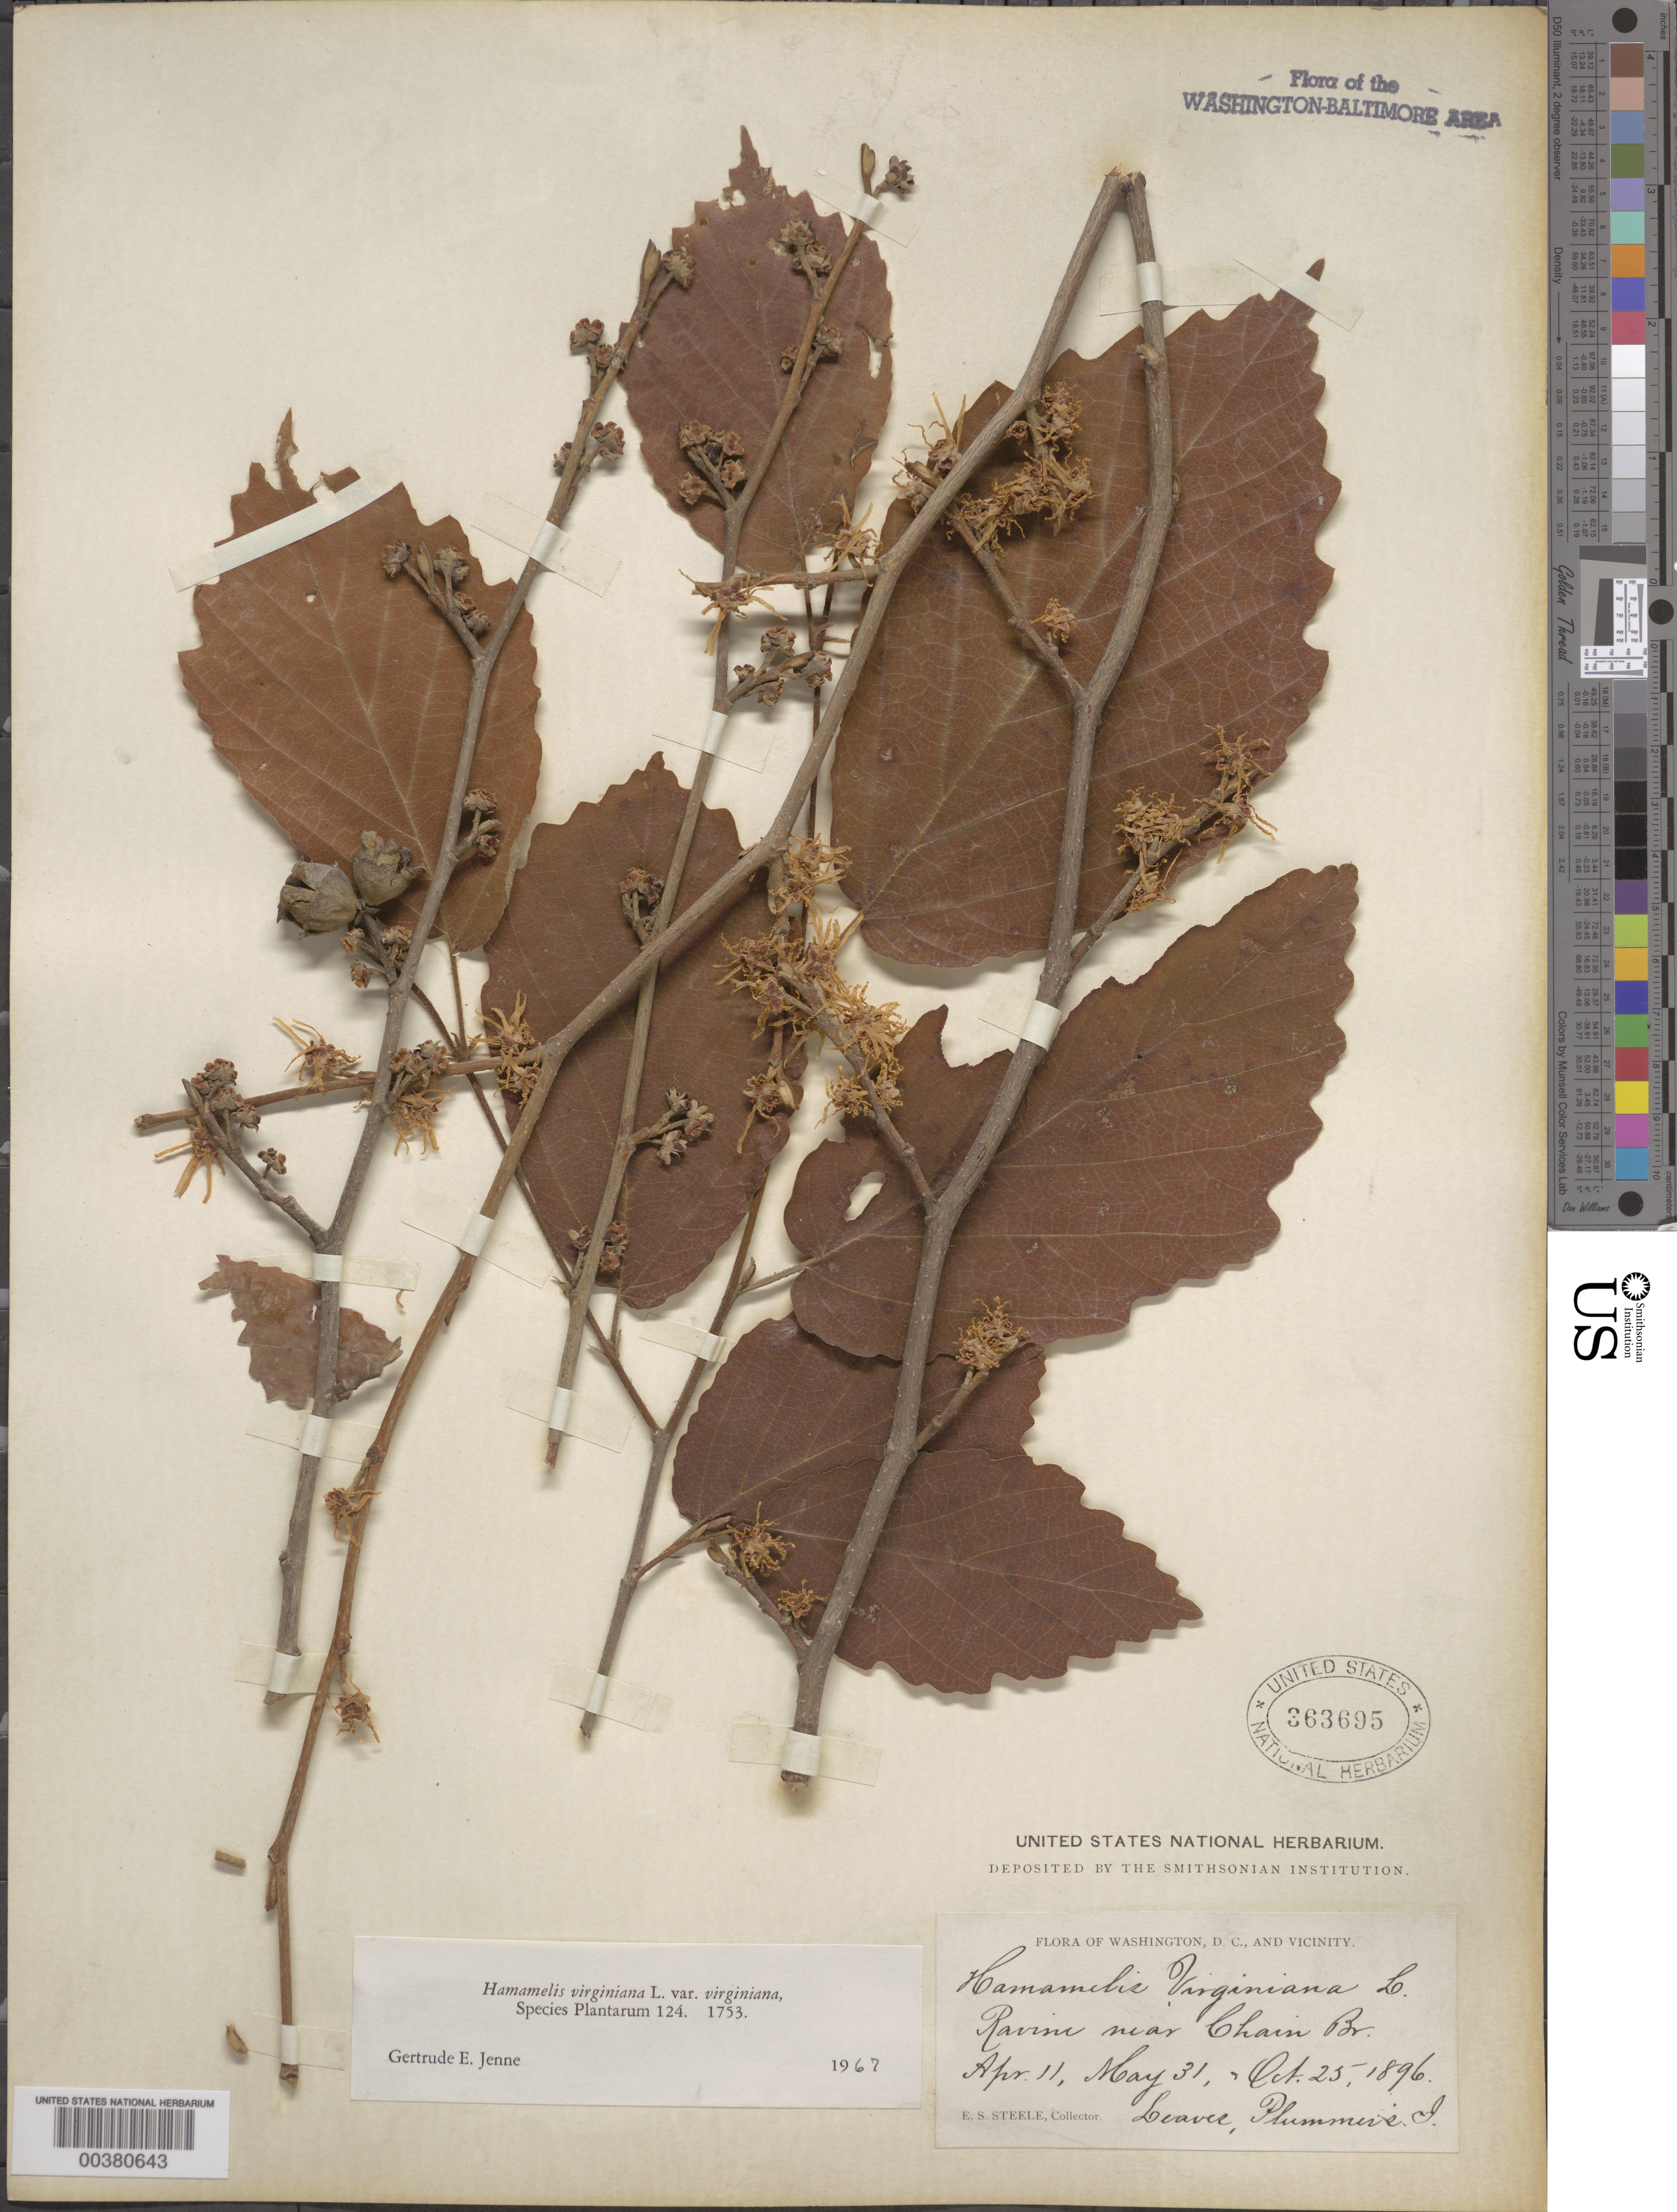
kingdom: Plantae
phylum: Tracheophyta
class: Magnoliopsida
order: Saxifragales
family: Hamamelidaceae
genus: Hamamelis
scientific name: Hamamelis virginiana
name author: L.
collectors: E. Steele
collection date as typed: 11 Apr 1896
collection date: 1896-04-11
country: United States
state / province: District of Columbia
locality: Chain Bridge and Plummers Island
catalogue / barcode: US 363695